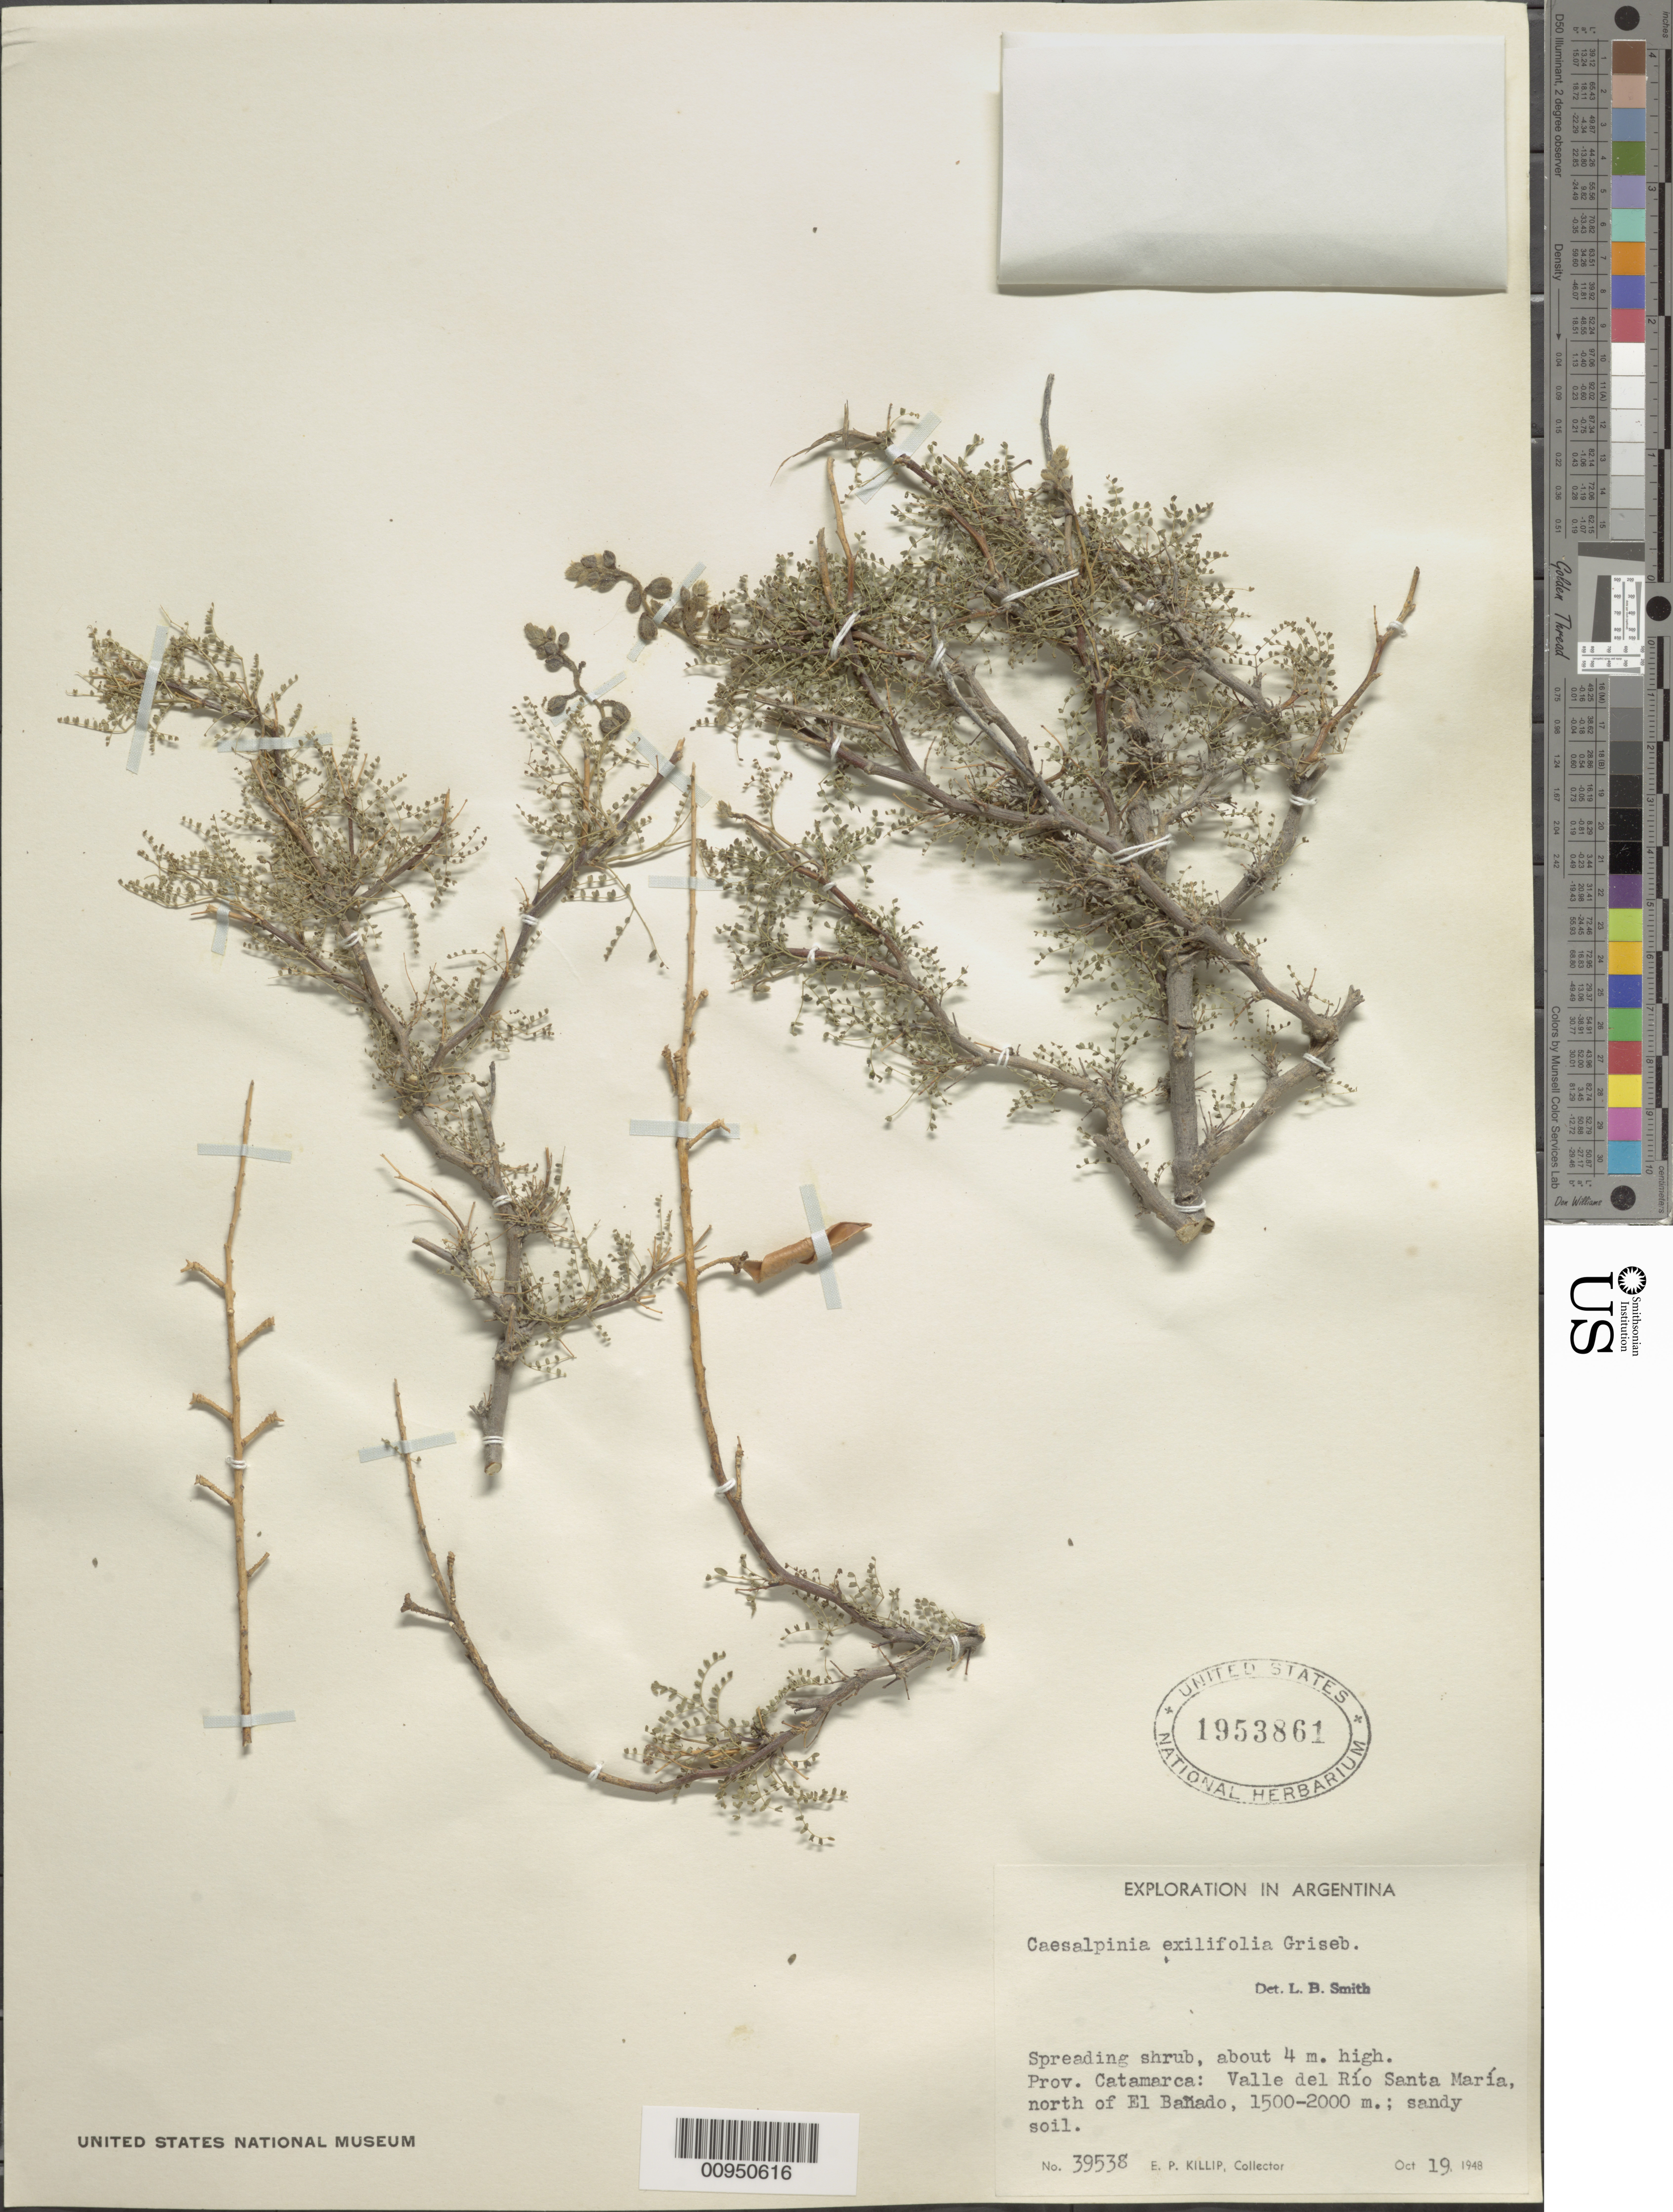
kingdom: Plantae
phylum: Tracheophyta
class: Magnoliopsida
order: Fabales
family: Fabaceae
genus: Erythrostemon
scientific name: Erythrostemon exilifolius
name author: (Griseb.) Gagnon & G.P. Lewis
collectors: E. P. Killip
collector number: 39538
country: Argentina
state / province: Catamarca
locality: Valle del Rio Santa Maria, N of "El Banado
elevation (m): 1500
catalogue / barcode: US 1953861